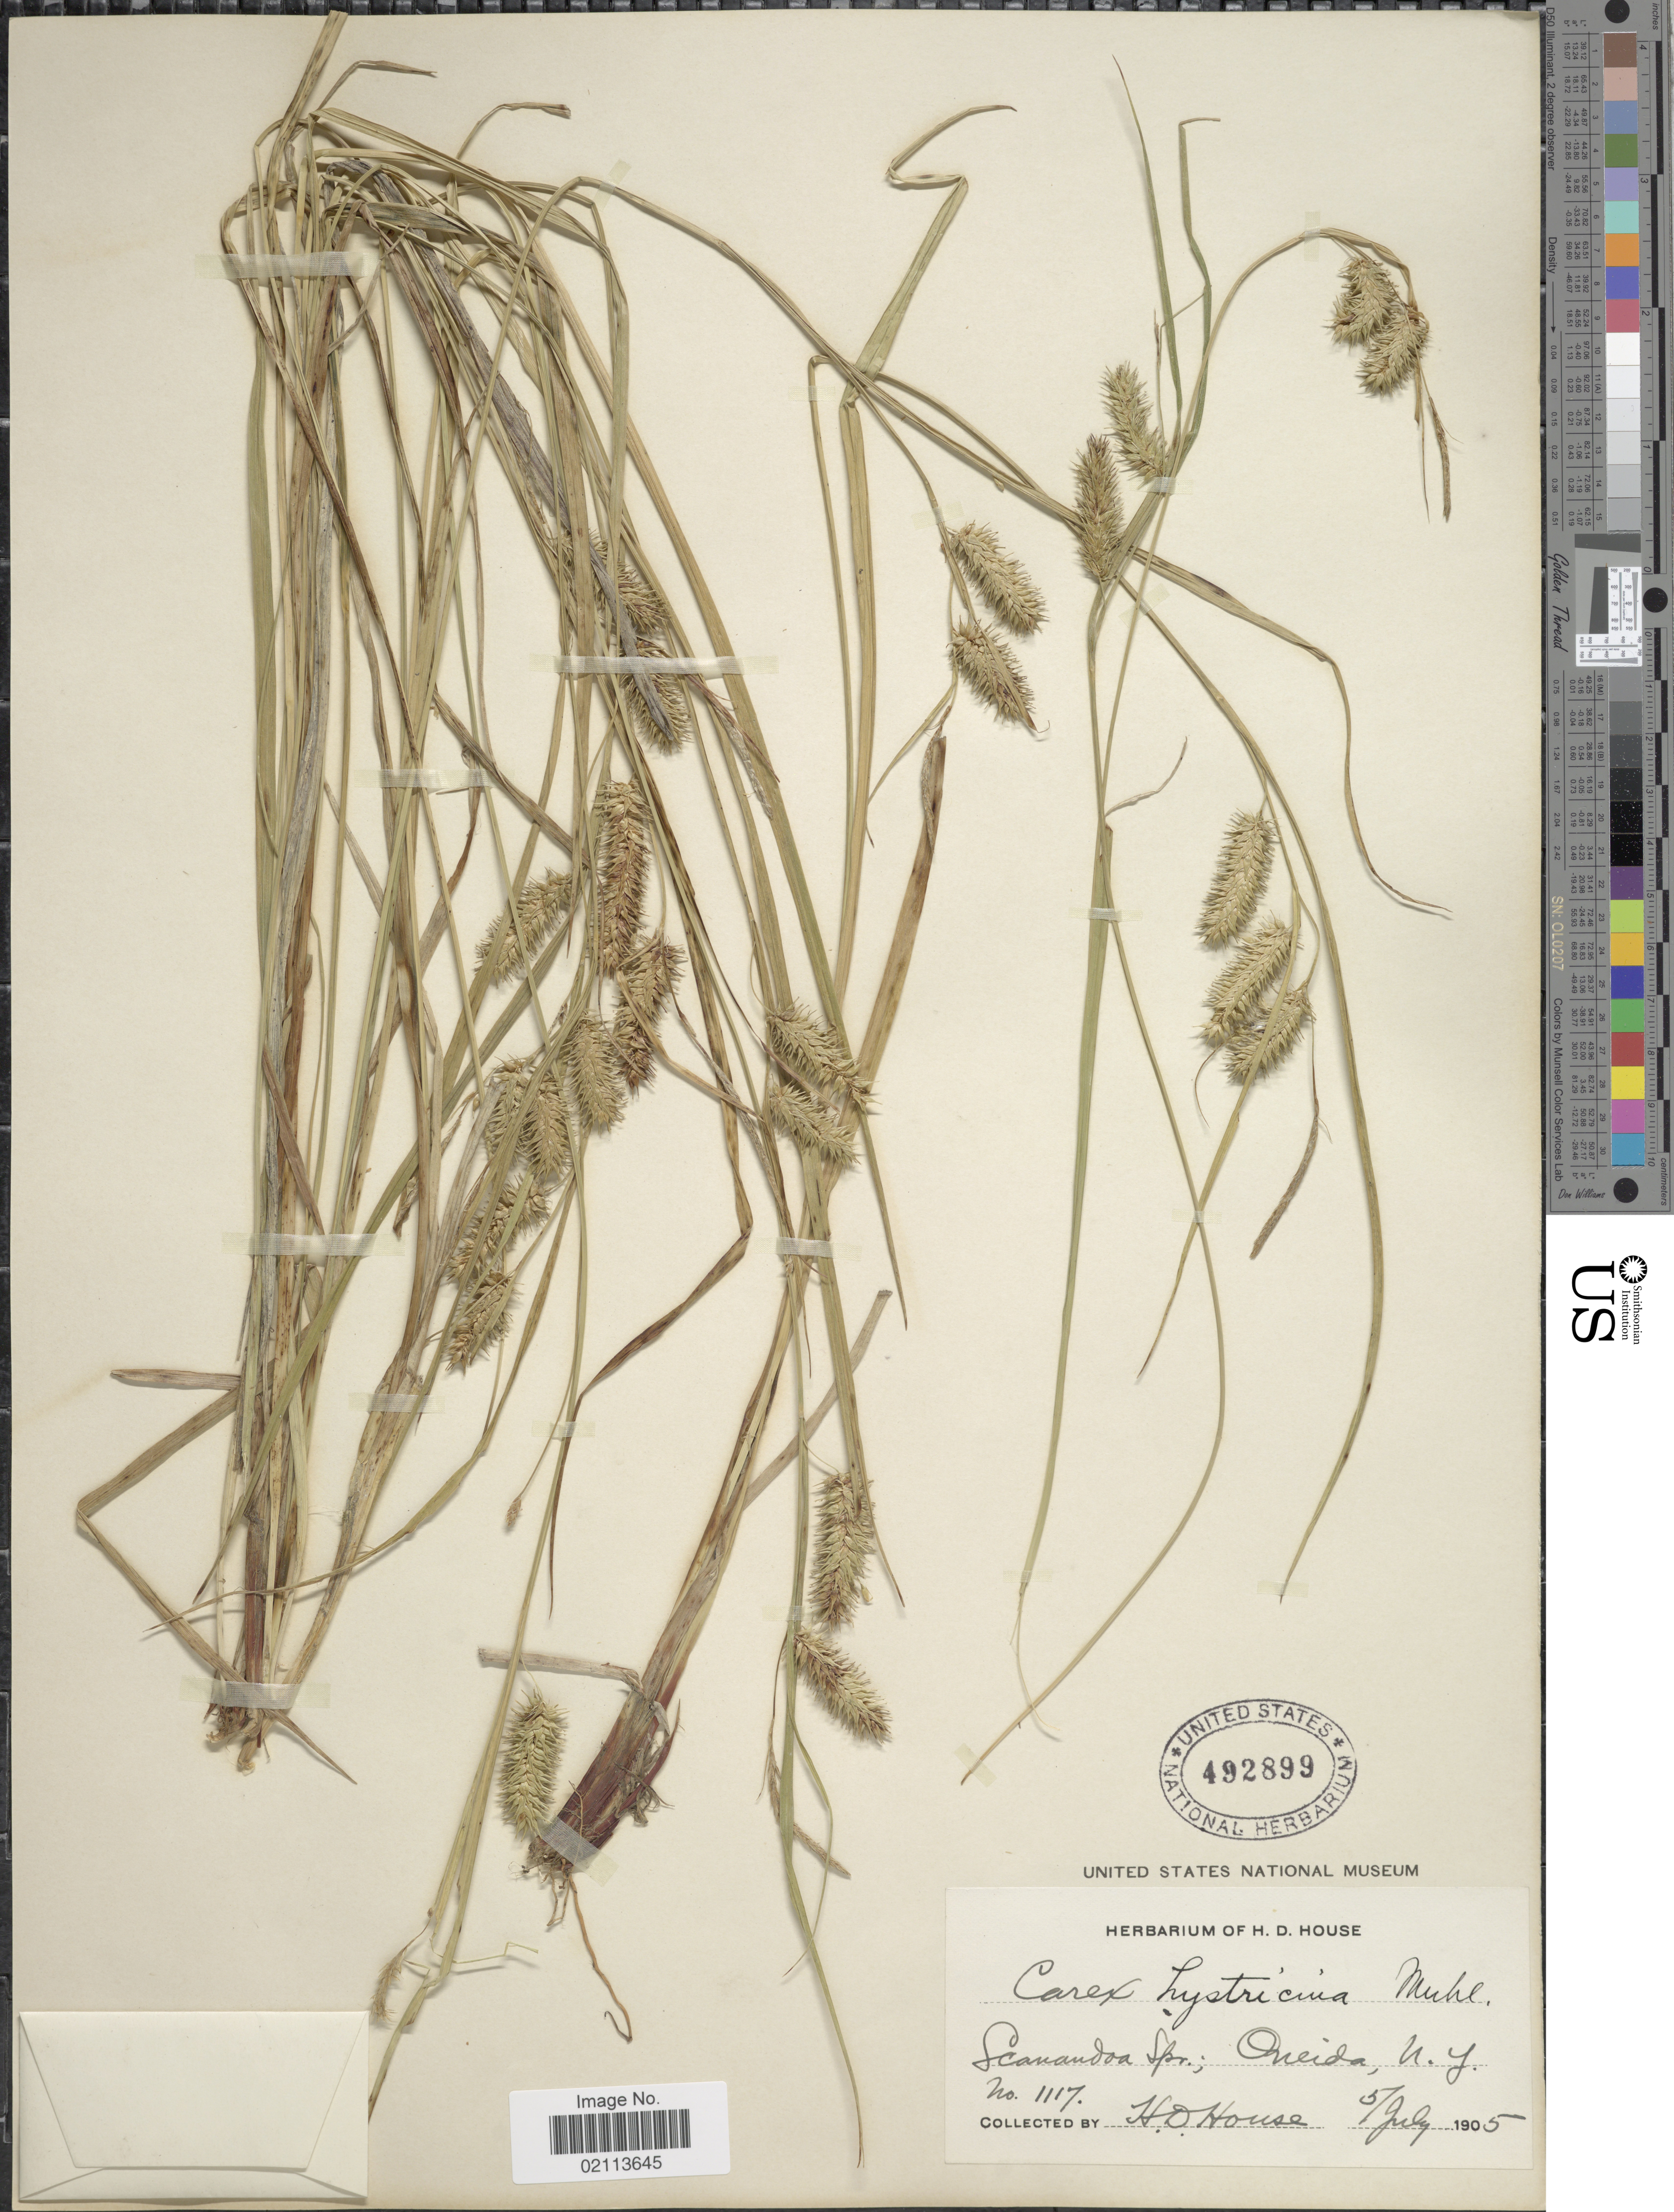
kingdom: Plantae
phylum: Tracheophyta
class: Liliopsida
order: Poales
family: Cyperaceae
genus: Carex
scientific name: Carex hystericina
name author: Muhl. ex Willd.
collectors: H. D. House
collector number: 1117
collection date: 1905-07-05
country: United States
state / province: New York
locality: Scanandoa Spr.; Oneida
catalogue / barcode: US 492899